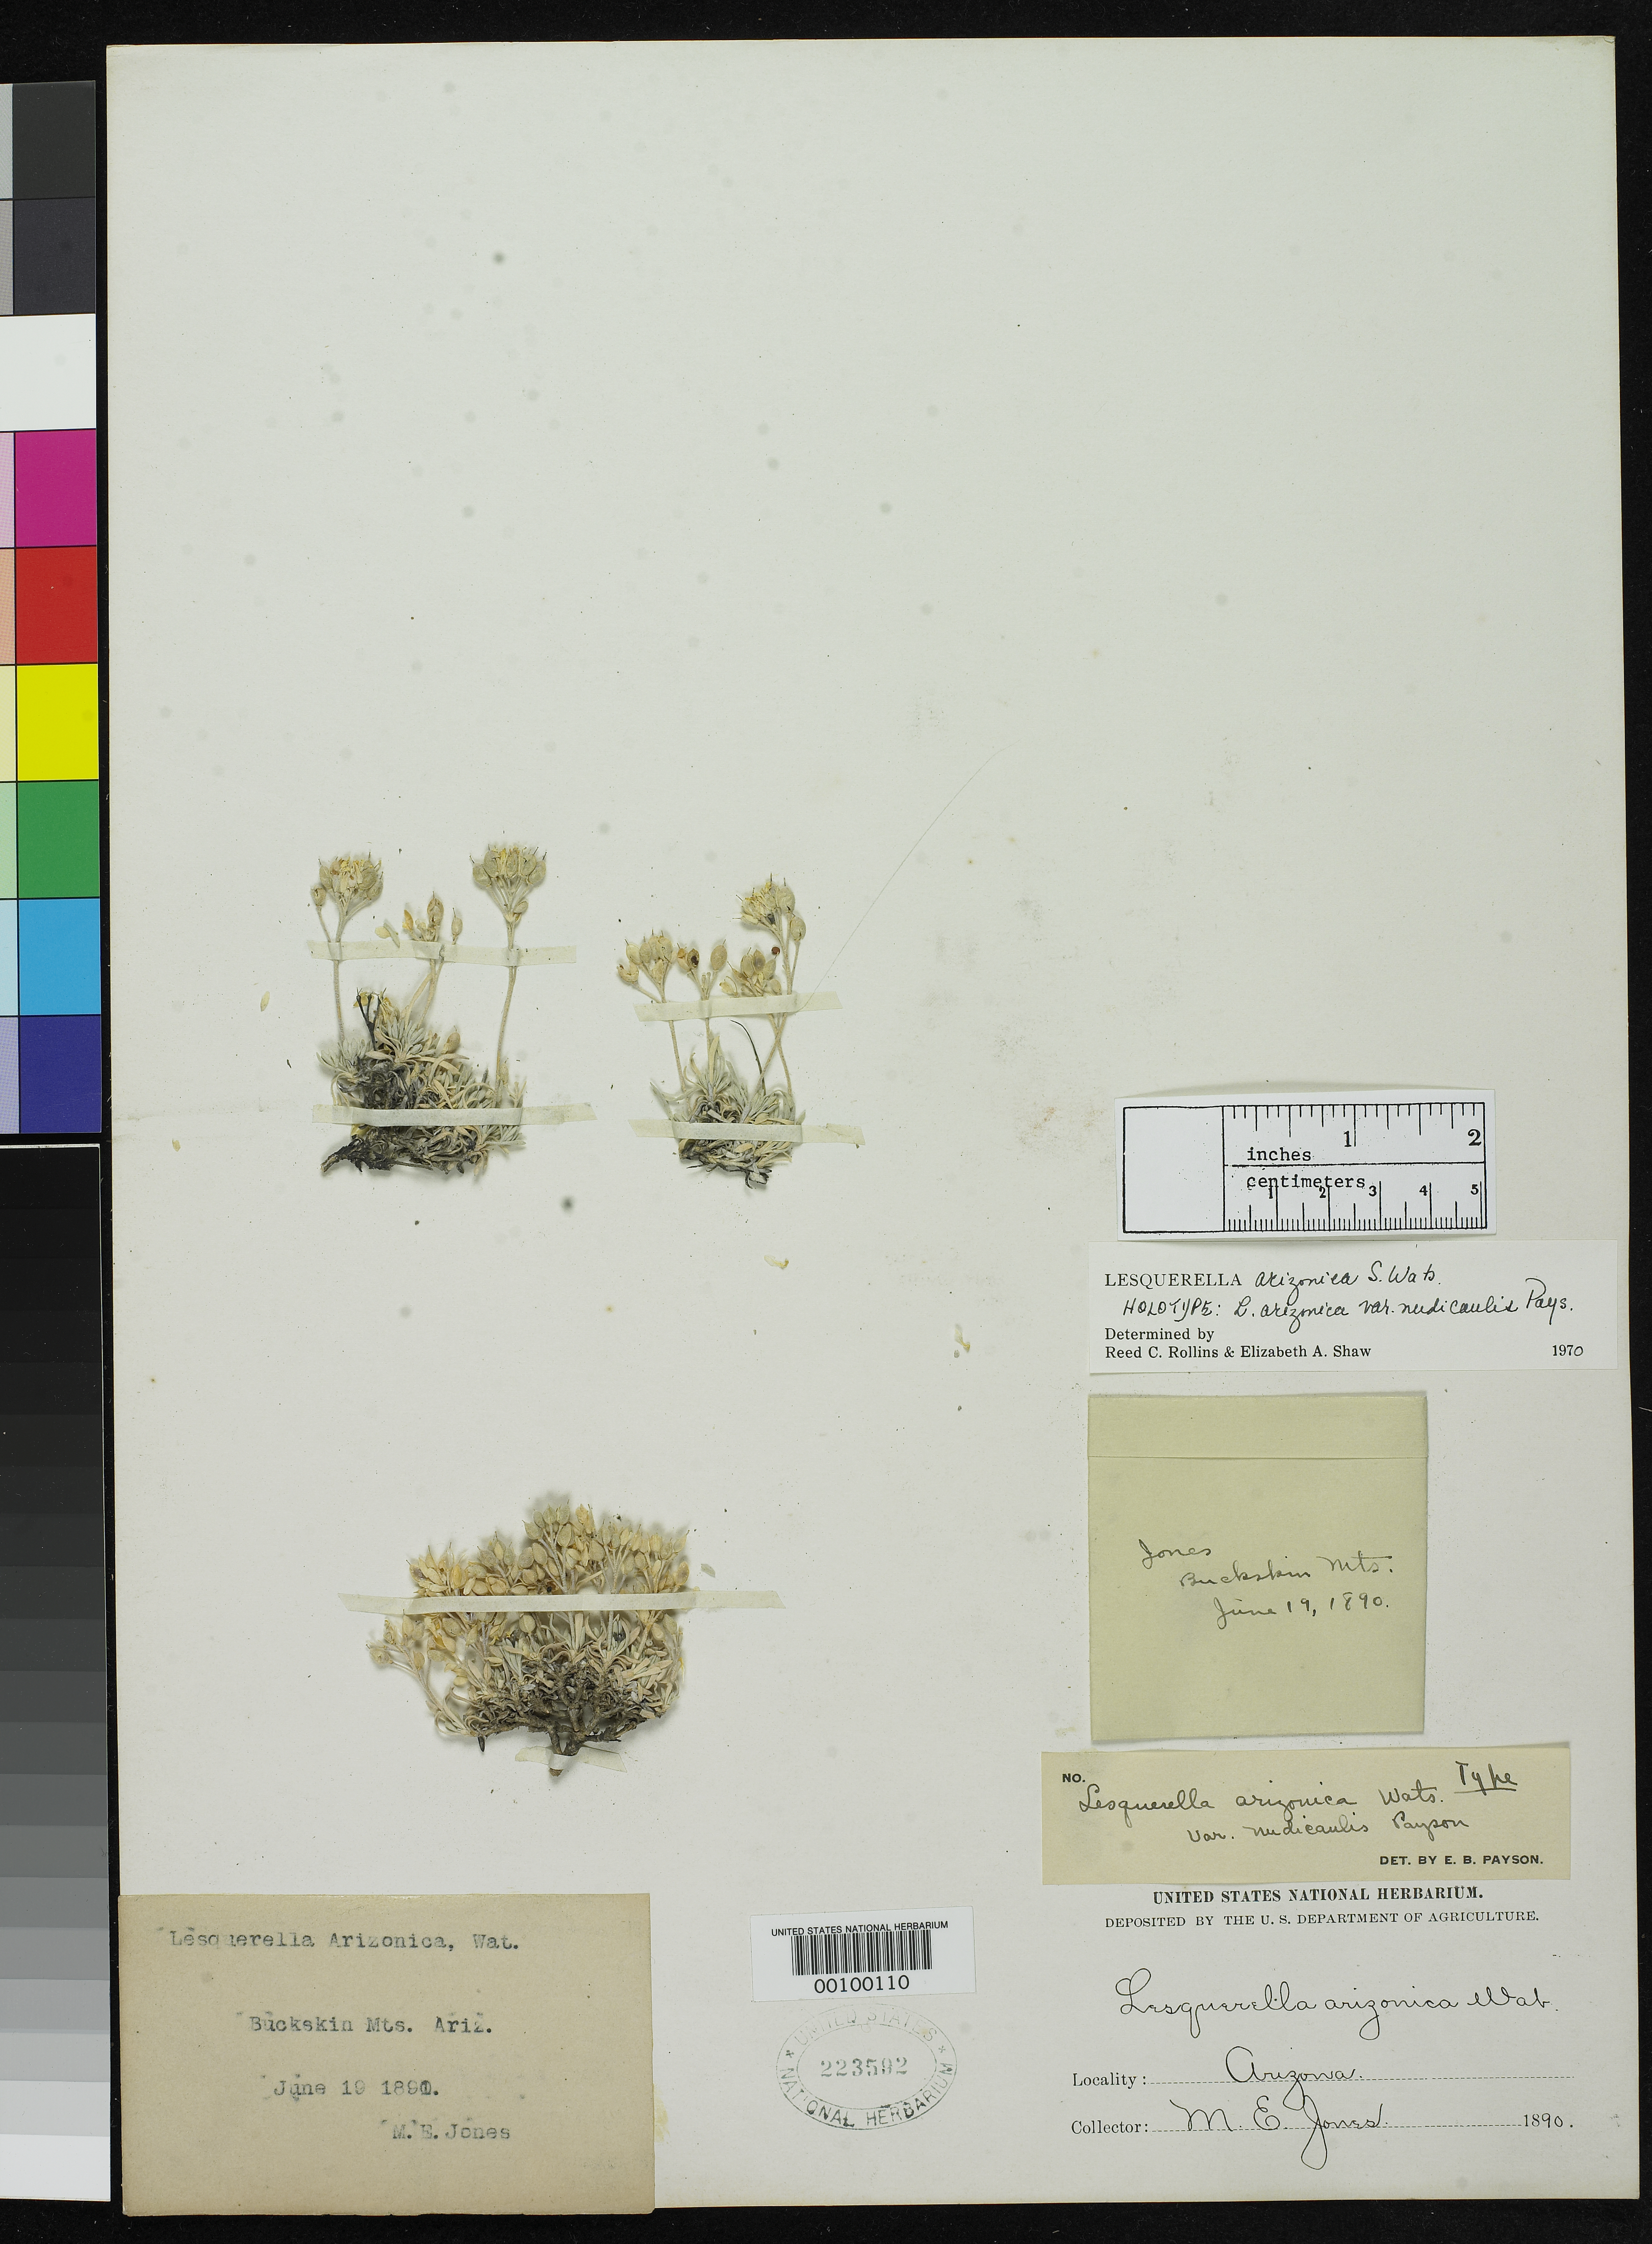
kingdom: Plantae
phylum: Tracheophyta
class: Magnoliopsida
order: Brassicales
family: Brassicaceae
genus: Lesquerella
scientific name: Lesquerella arizonica var. nudicaulis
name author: Payson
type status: Holotype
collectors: M. E. Jones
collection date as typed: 19 Jun 1890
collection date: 1890-06-19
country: United States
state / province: Arizona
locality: Buckskin Mts.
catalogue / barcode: US 223592